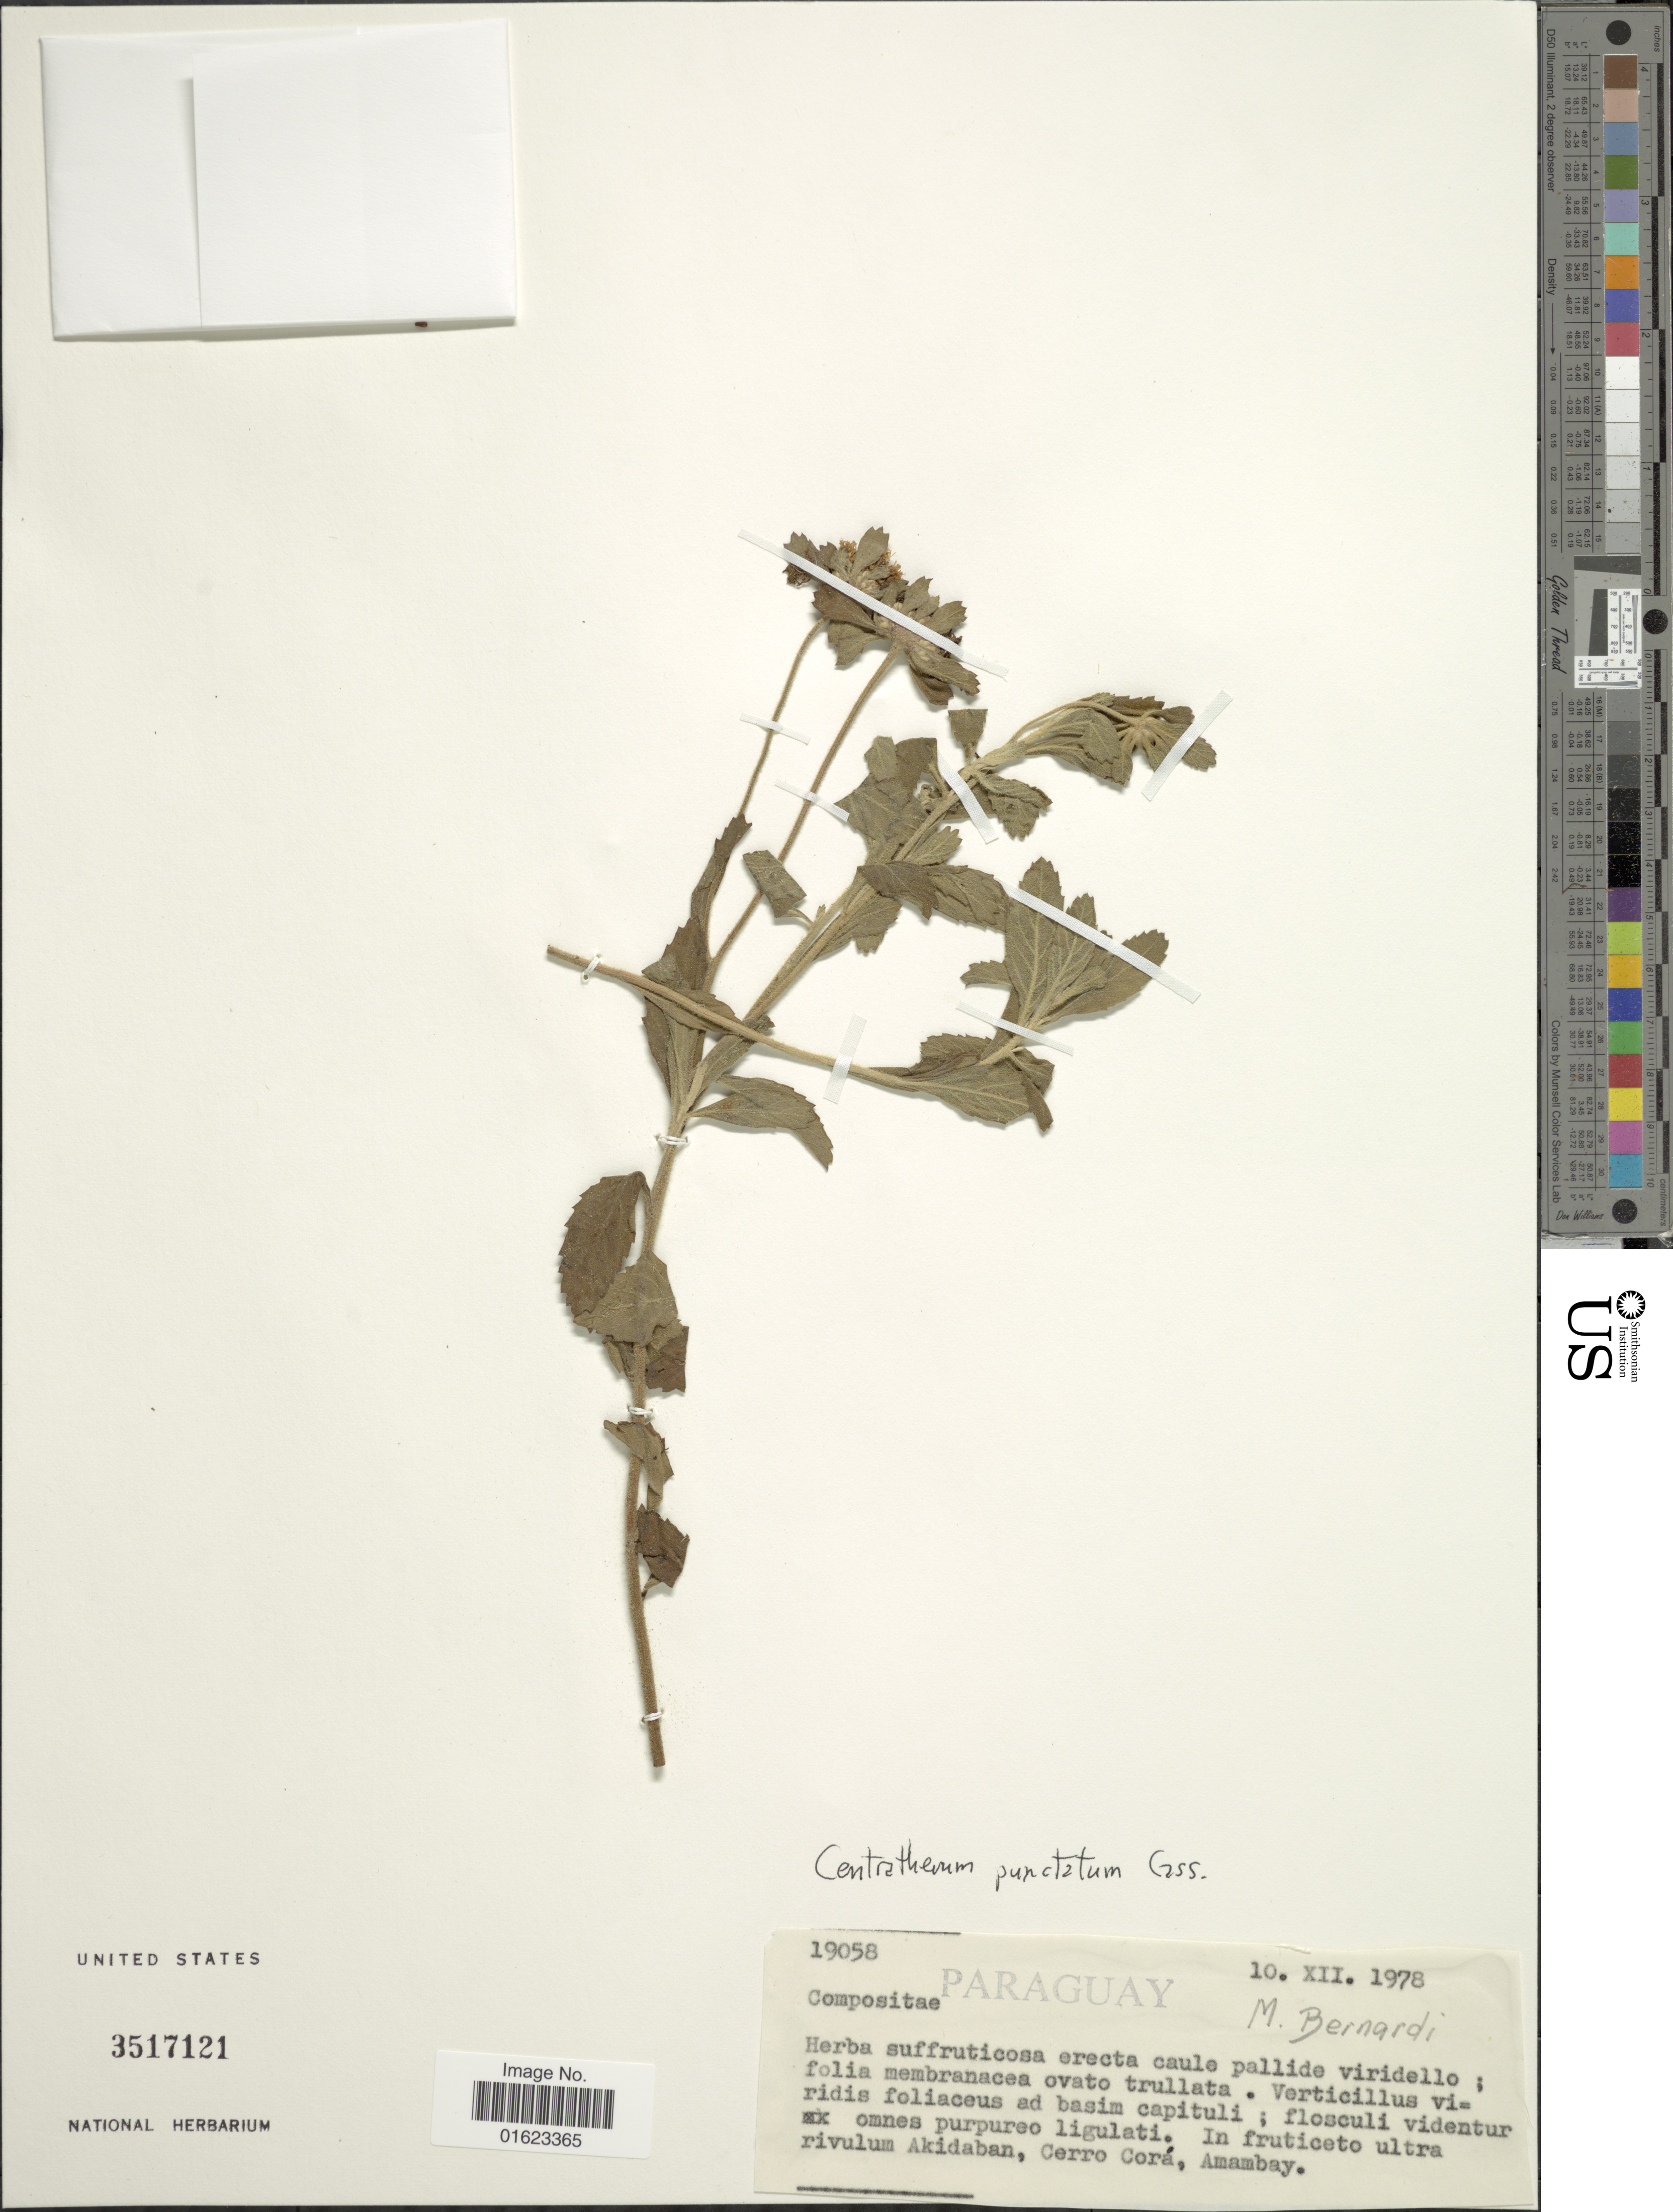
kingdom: Plantae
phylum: Tracheophyta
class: Magnoliopsida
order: Asterales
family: Asteraceae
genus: Centratherum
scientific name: Centratherum punctatum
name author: Cass.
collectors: M. Bernardi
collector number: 19058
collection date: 1978-12-10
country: Paraguay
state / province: Amambay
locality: In fruticeto ultra rivulum Akidaban, Cerro Cora. Amambay.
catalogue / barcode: US 3517121